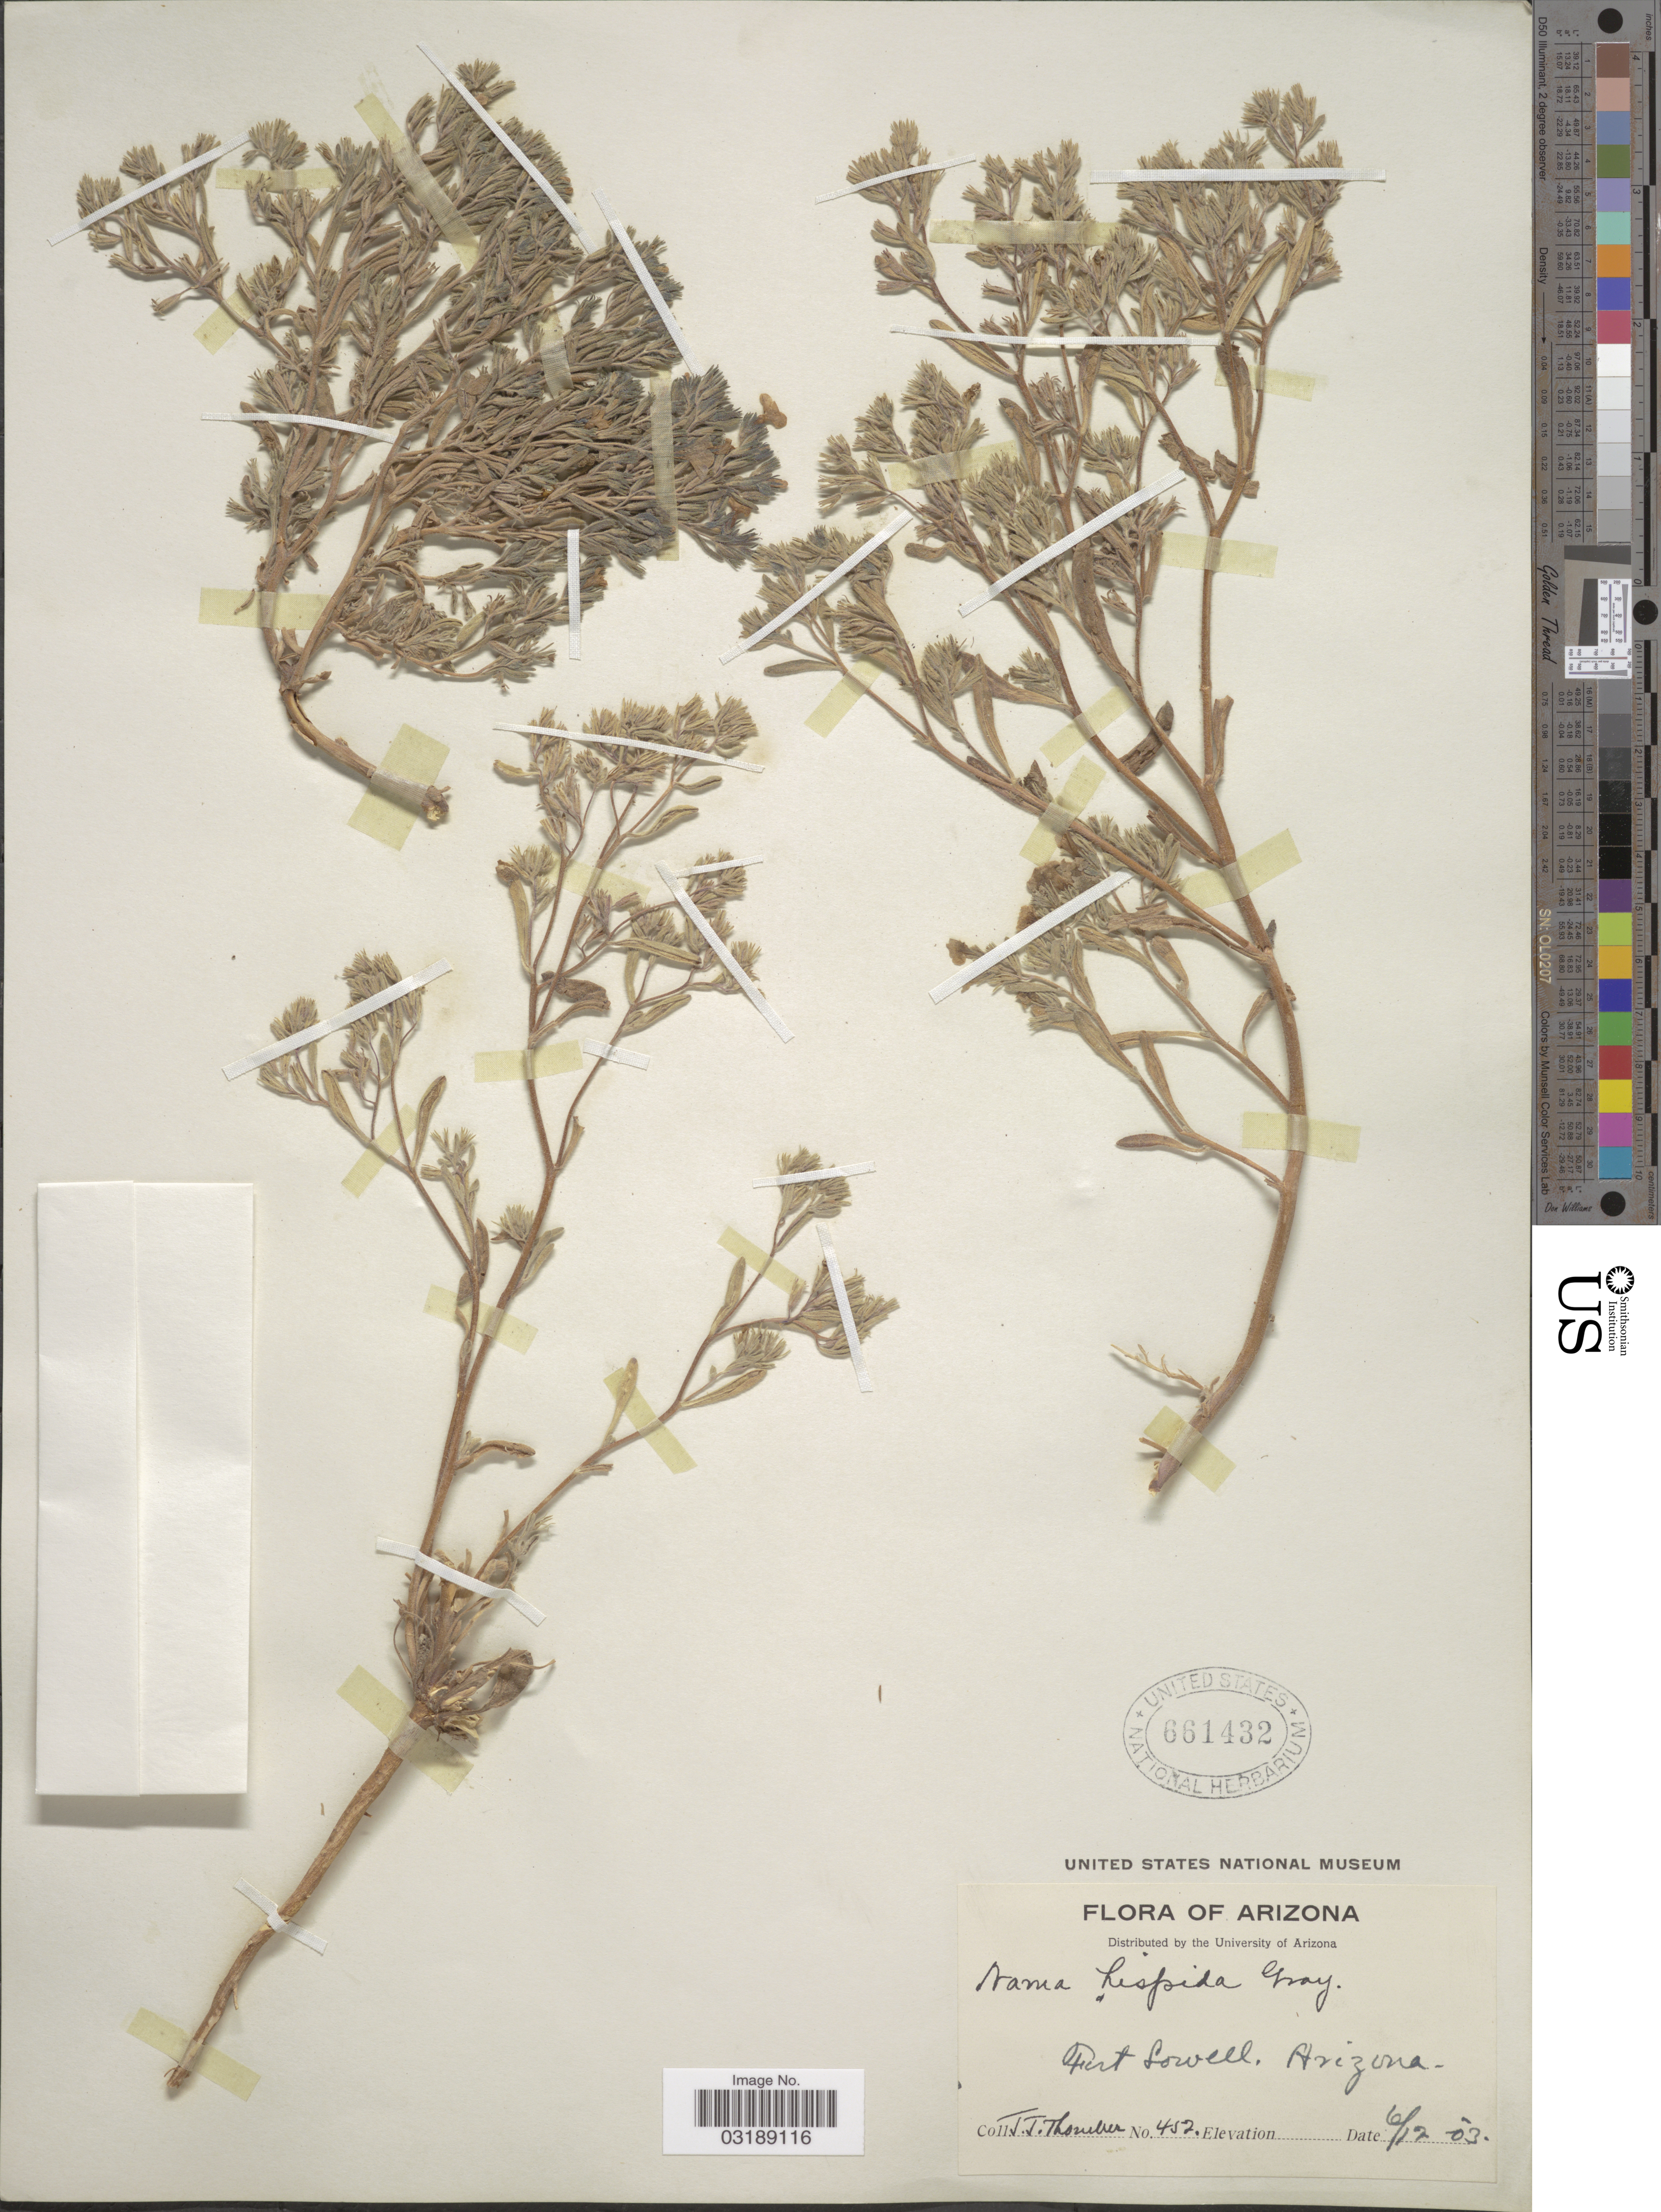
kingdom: Plantae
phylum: Tracheophyta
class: Magnoliopsida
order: Boraginales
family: Namaceae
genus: Nama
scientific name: Nama hispida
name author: A. Gray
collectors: J. Thornber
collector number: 452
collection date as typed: Transcribed d/m/y: 12/6/3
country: United States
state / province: Arizona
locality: Fort Lowell, Arizona.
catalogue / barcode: US 661432